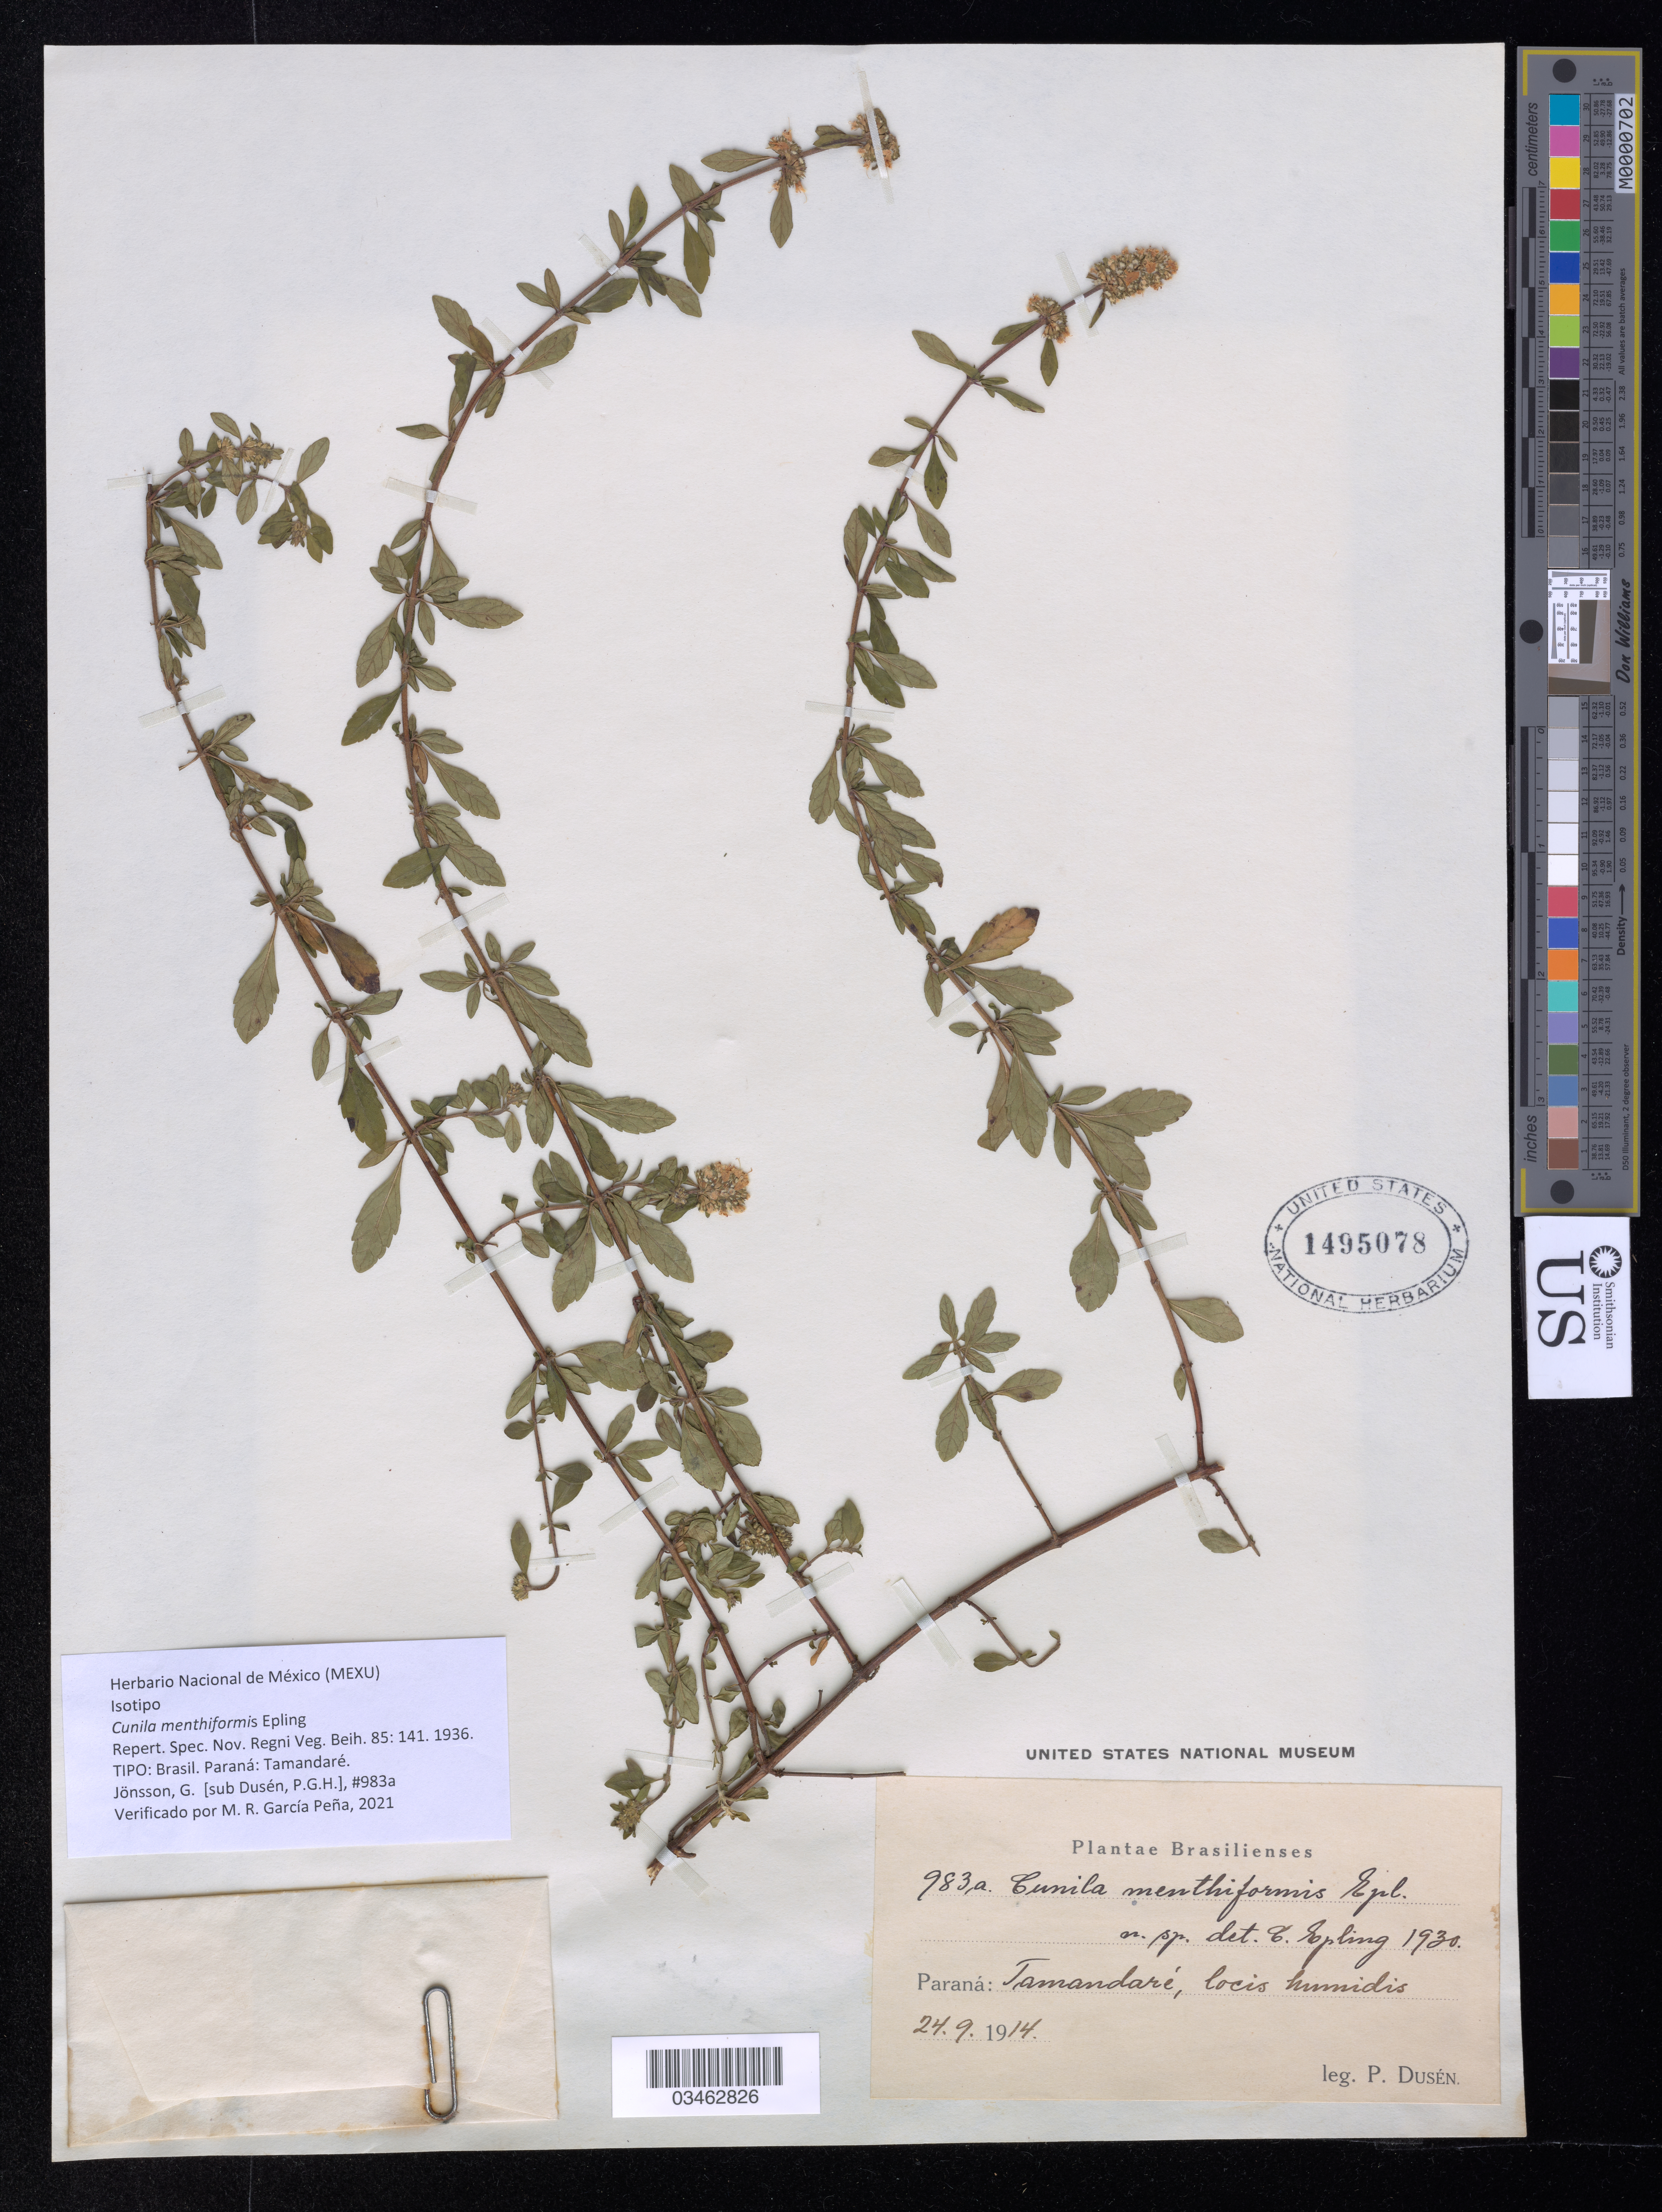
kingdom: Plantae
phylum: Tracheophyta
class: Magnoliopsida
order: Lamiales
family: Lamiaceae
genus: Cunila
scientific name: Cunila menthiformis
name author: Epling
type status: Isotype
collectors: P. Dusén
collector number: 983a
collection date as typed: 24 Sep 1914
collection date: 1914-09-24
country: Brazil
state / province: Paraná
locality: Tamandare.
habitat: locis humidis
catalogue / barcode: US 1495078